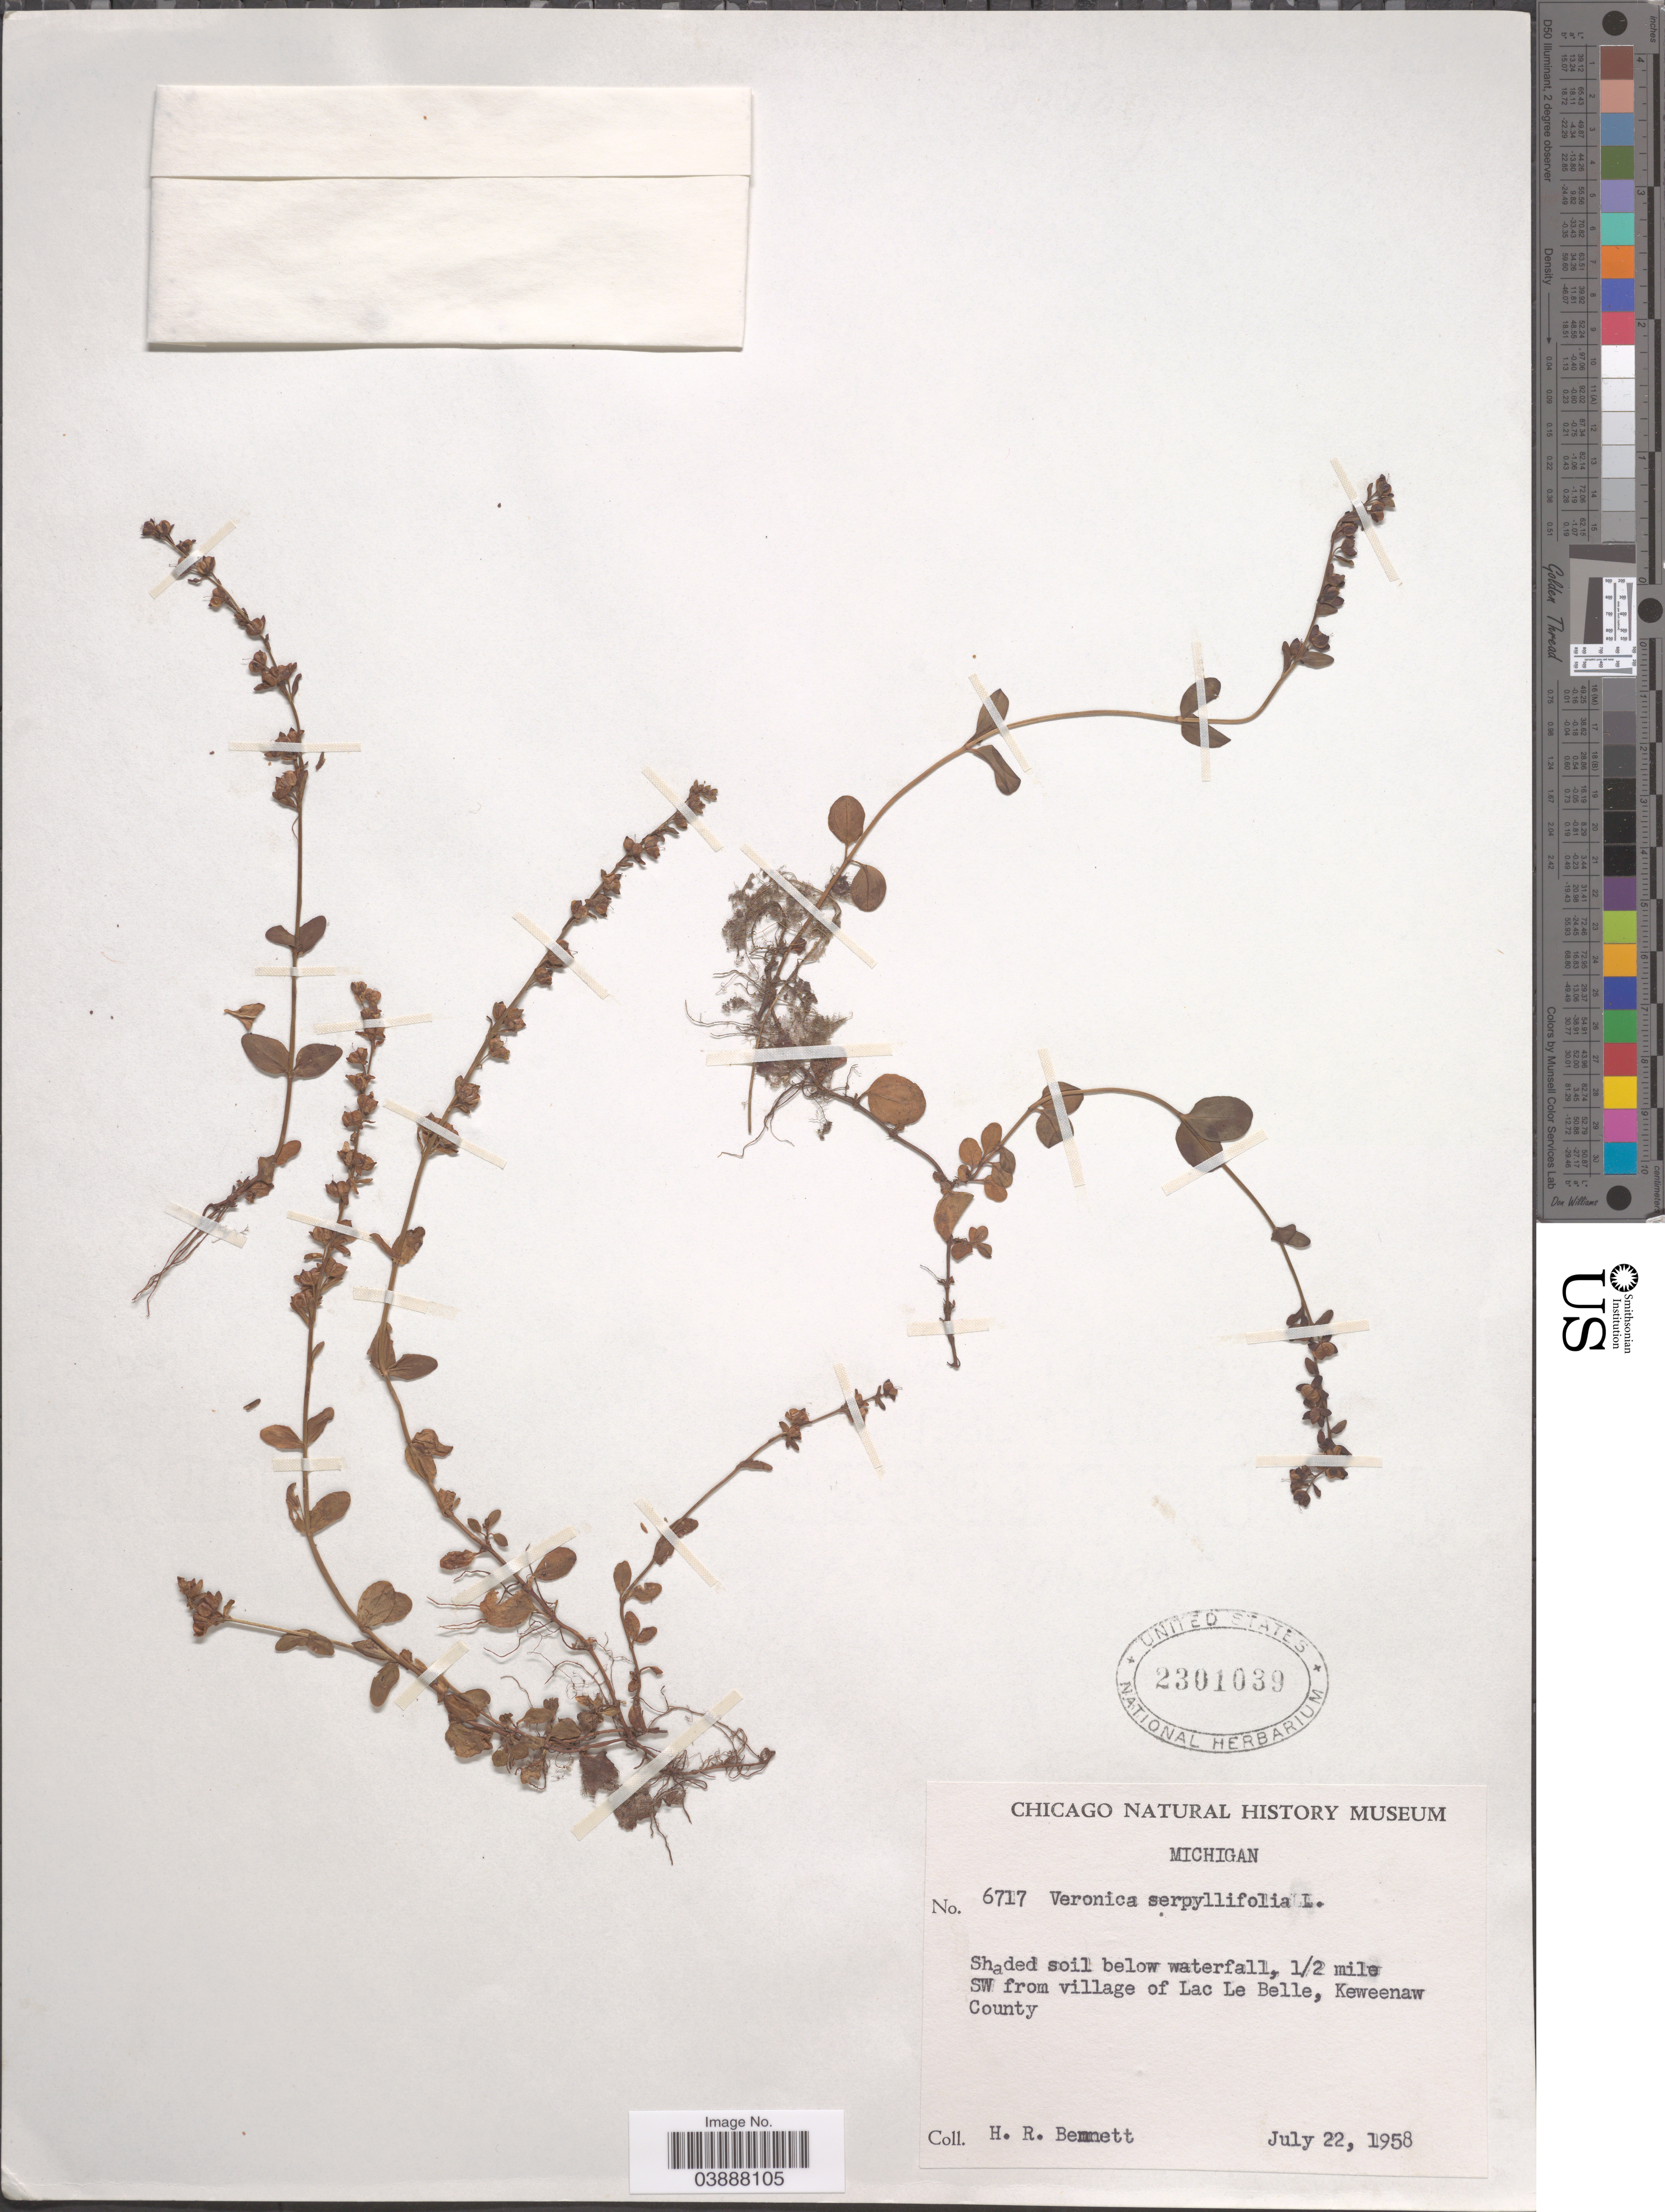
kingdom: Plantae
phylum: Tracheophyta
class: Magnoliopsida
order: Lamiales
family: Plantaginaceae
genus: Veronica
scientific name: Veronica serpyllifolia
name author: L.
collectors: H. R. Bennett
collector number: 6717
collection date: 1958-07-22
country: United States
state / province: Michigan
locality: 1/2 mile SW from village of Lac Le Belle, Keweenaw County.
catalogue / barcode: US 2301039